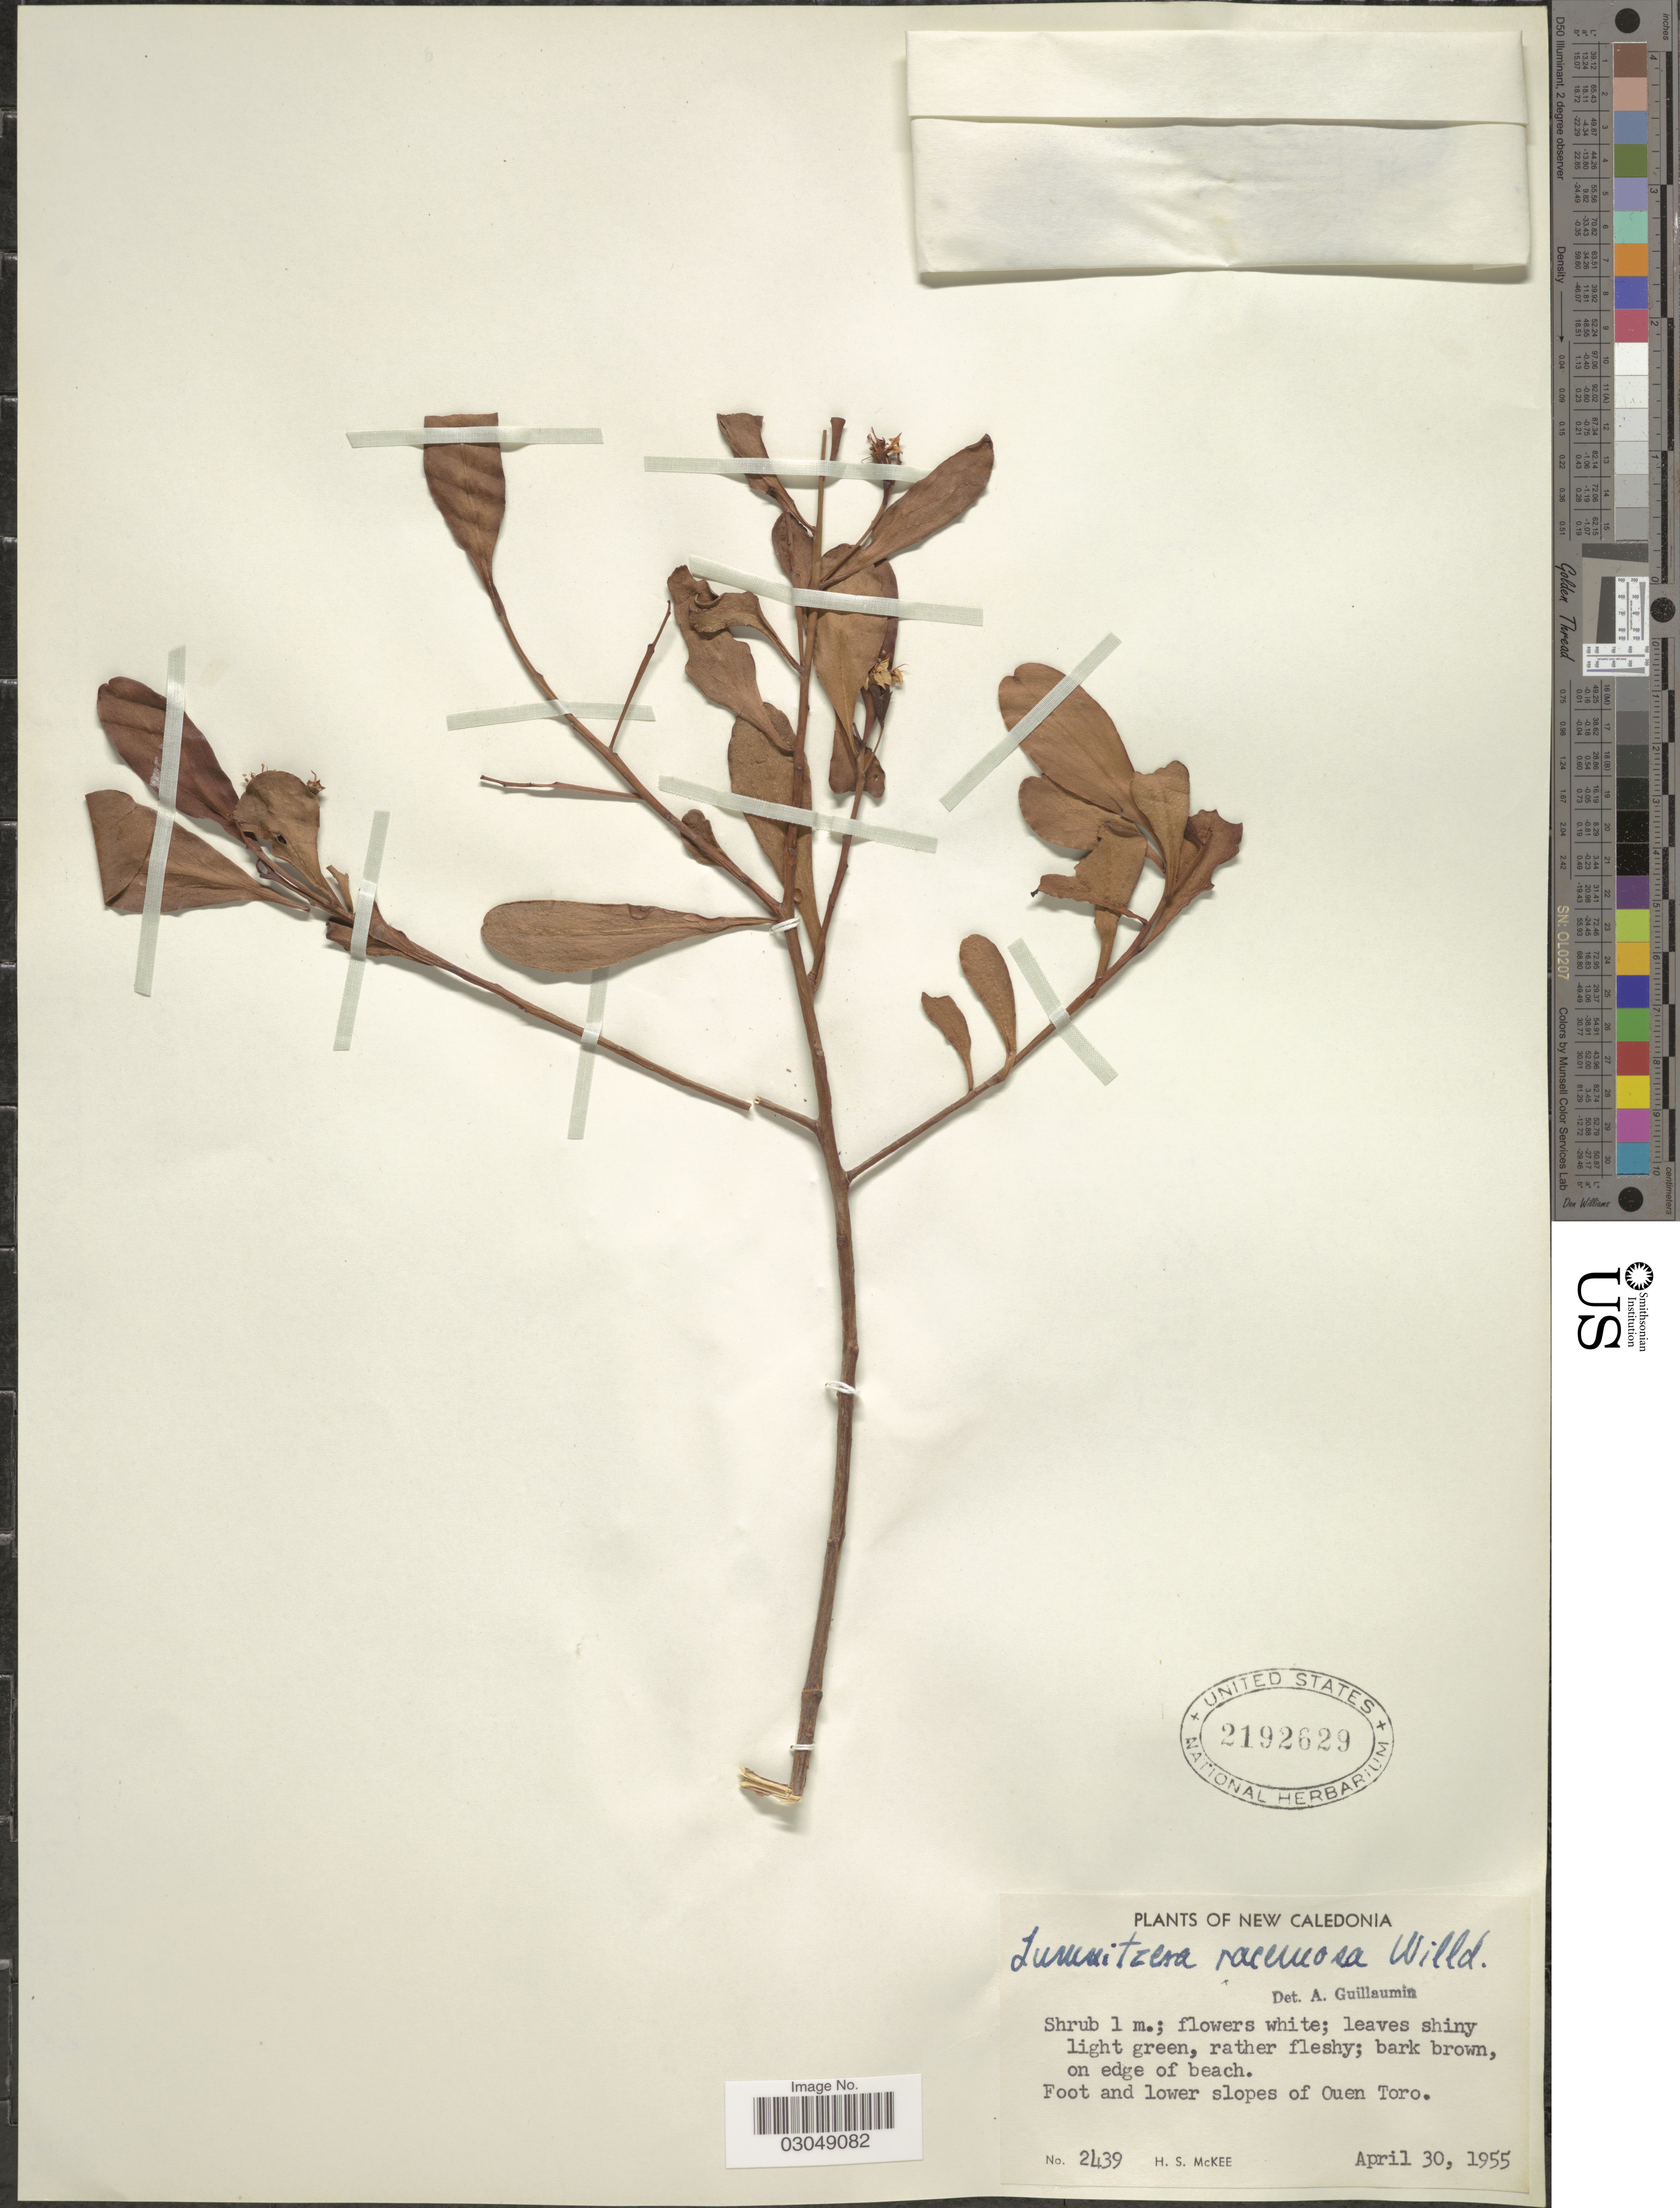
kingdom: Plantae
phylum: Tracheophyta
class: Magnoliopsida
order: Myrtales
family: Combretaceae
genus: Lumnitzera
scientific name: Lumnitzera racemosa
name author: Willd.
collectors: H. S. McKee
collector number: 2439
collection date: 1955-04-30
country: New Caledonia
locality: Foot and lower slopes of Ouen Toro.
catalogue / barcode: US 2192629